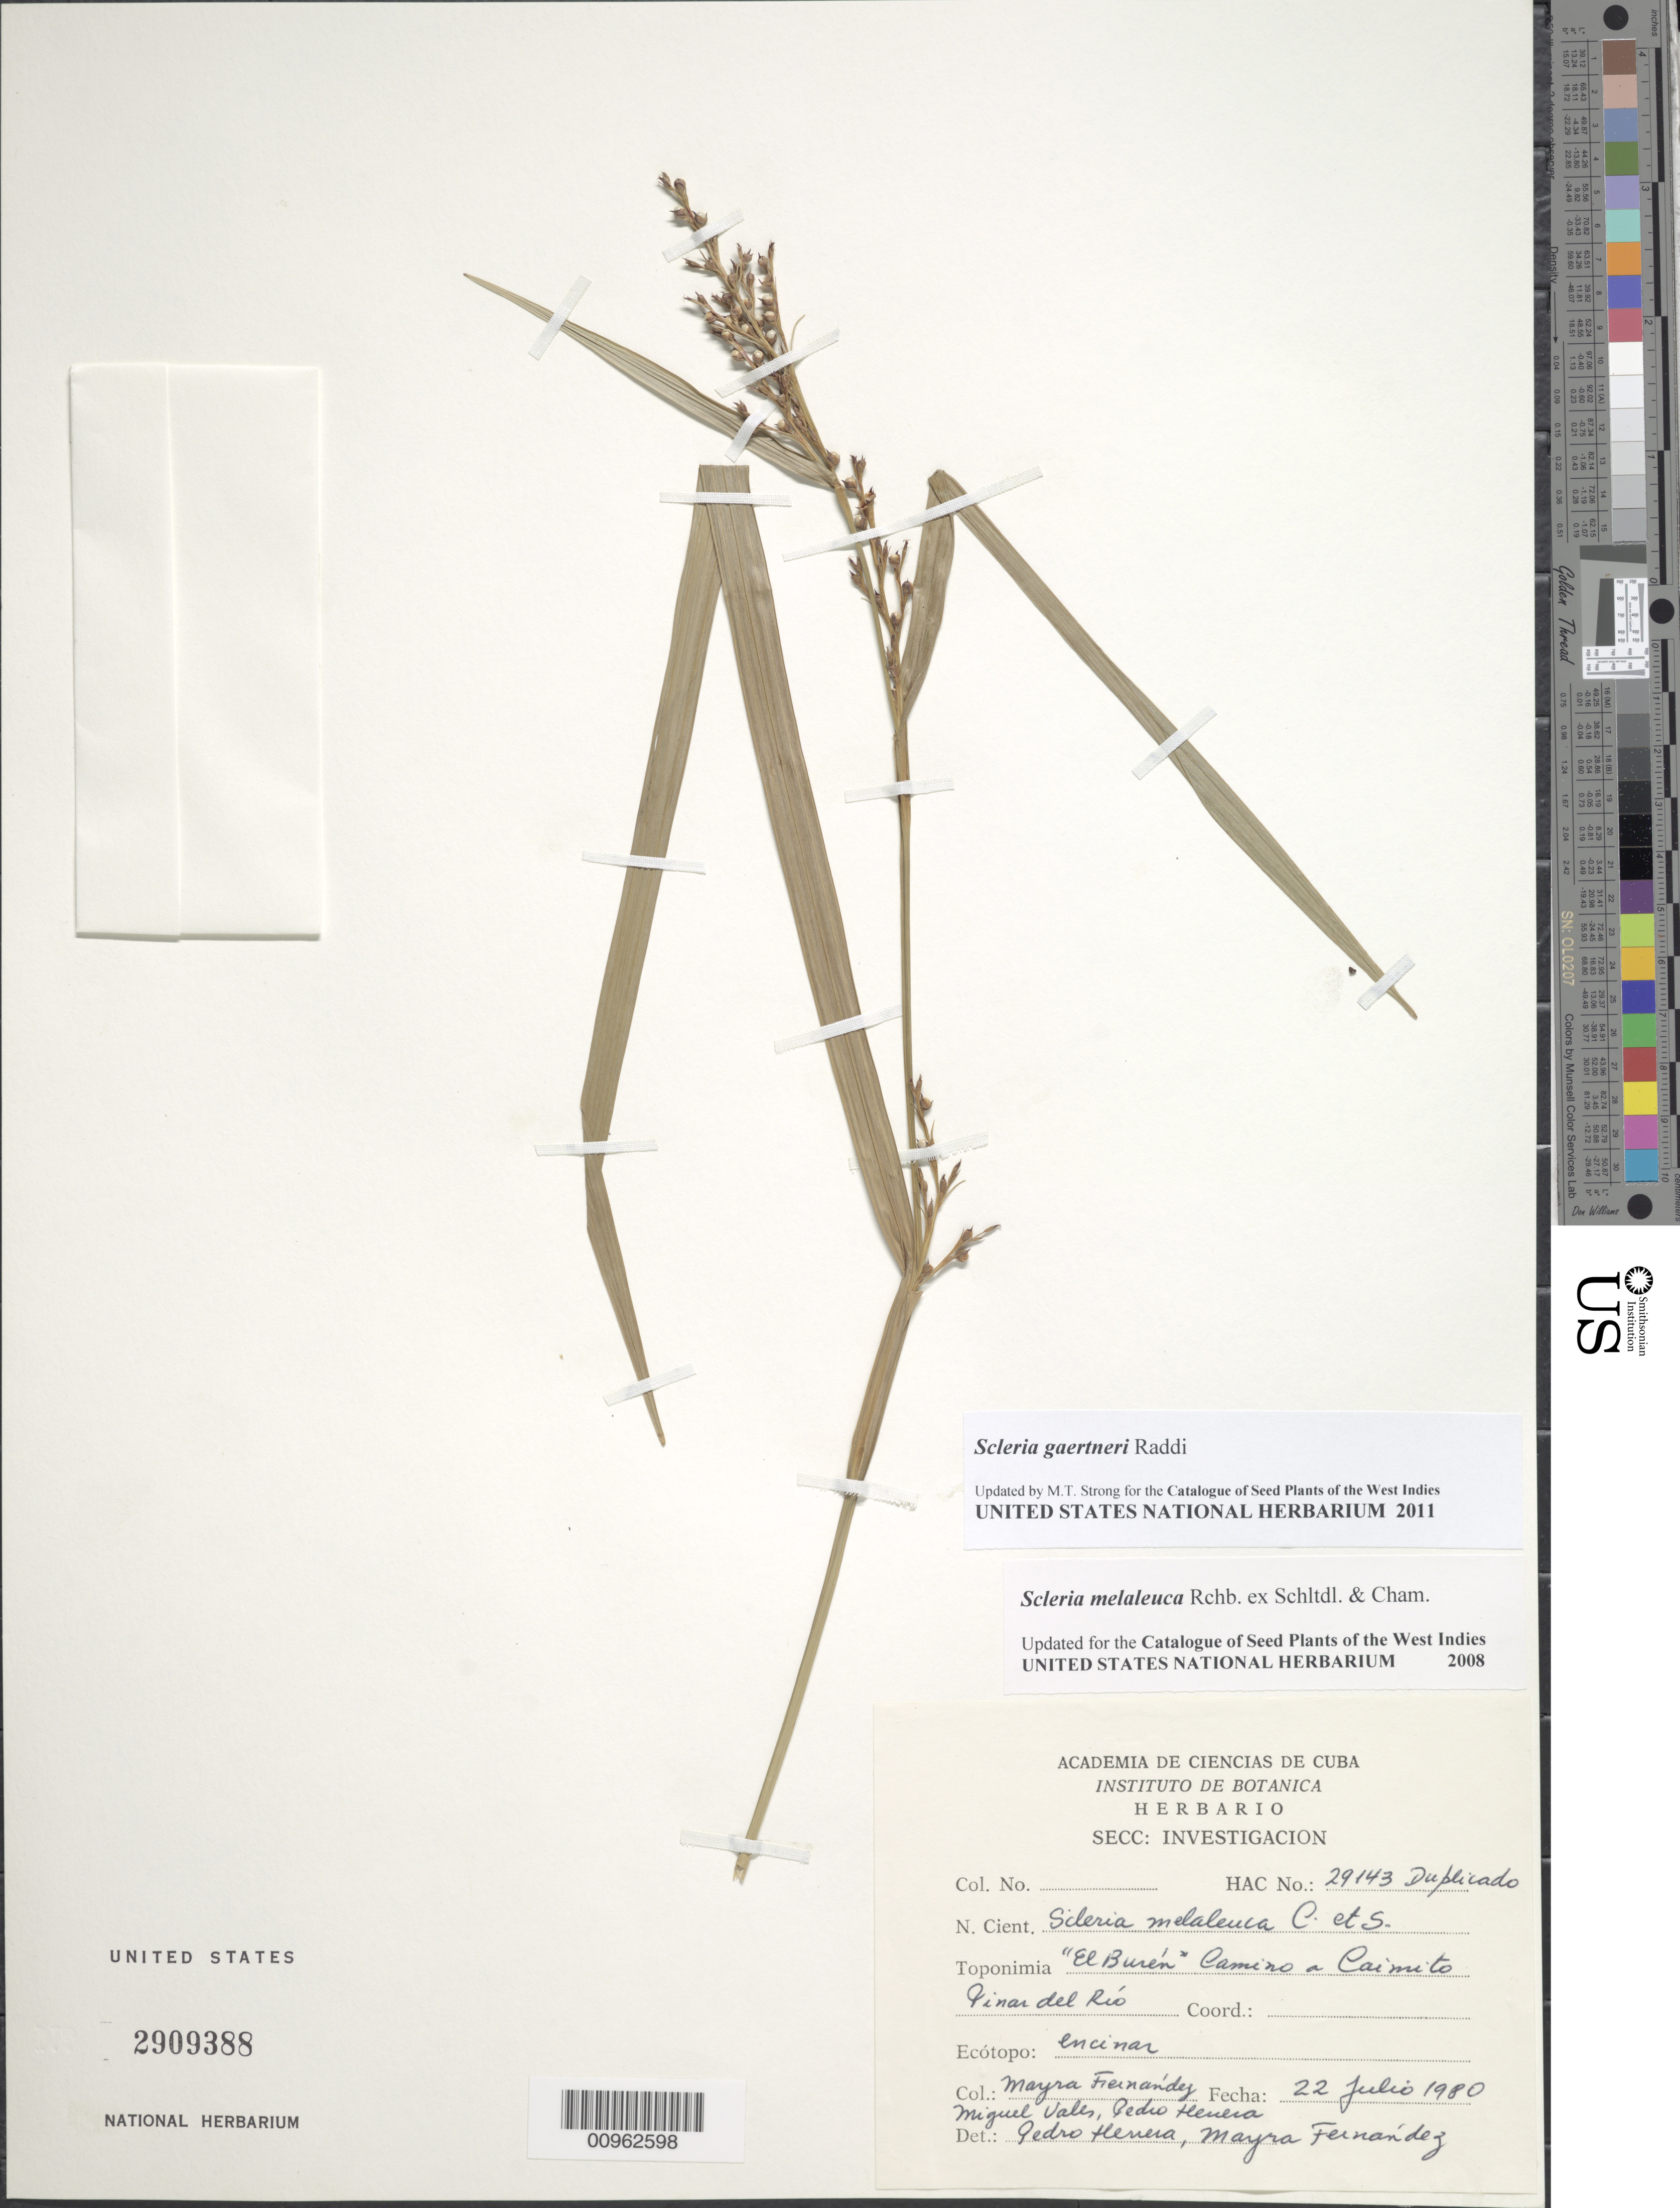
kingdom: Plantae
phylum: Tracheophyta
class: Liliopsida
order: Poales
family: Cyperaceae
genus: Scleria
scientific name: Scleria gaertneri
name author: Raddi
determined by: Strong, M. T., (US), Smithsonian Institution - National Museum of Natural History (UNITED STATES)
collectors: M. Fernández, M. Vales & Herrera, P.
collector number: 29143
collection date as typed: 22 Jul 1980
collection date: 1980-07-22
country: Cuba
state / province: Pinar del Rio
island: Cuba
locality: "El Burén" Camino a Caimito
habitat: Encinar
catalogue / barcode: US 2929388